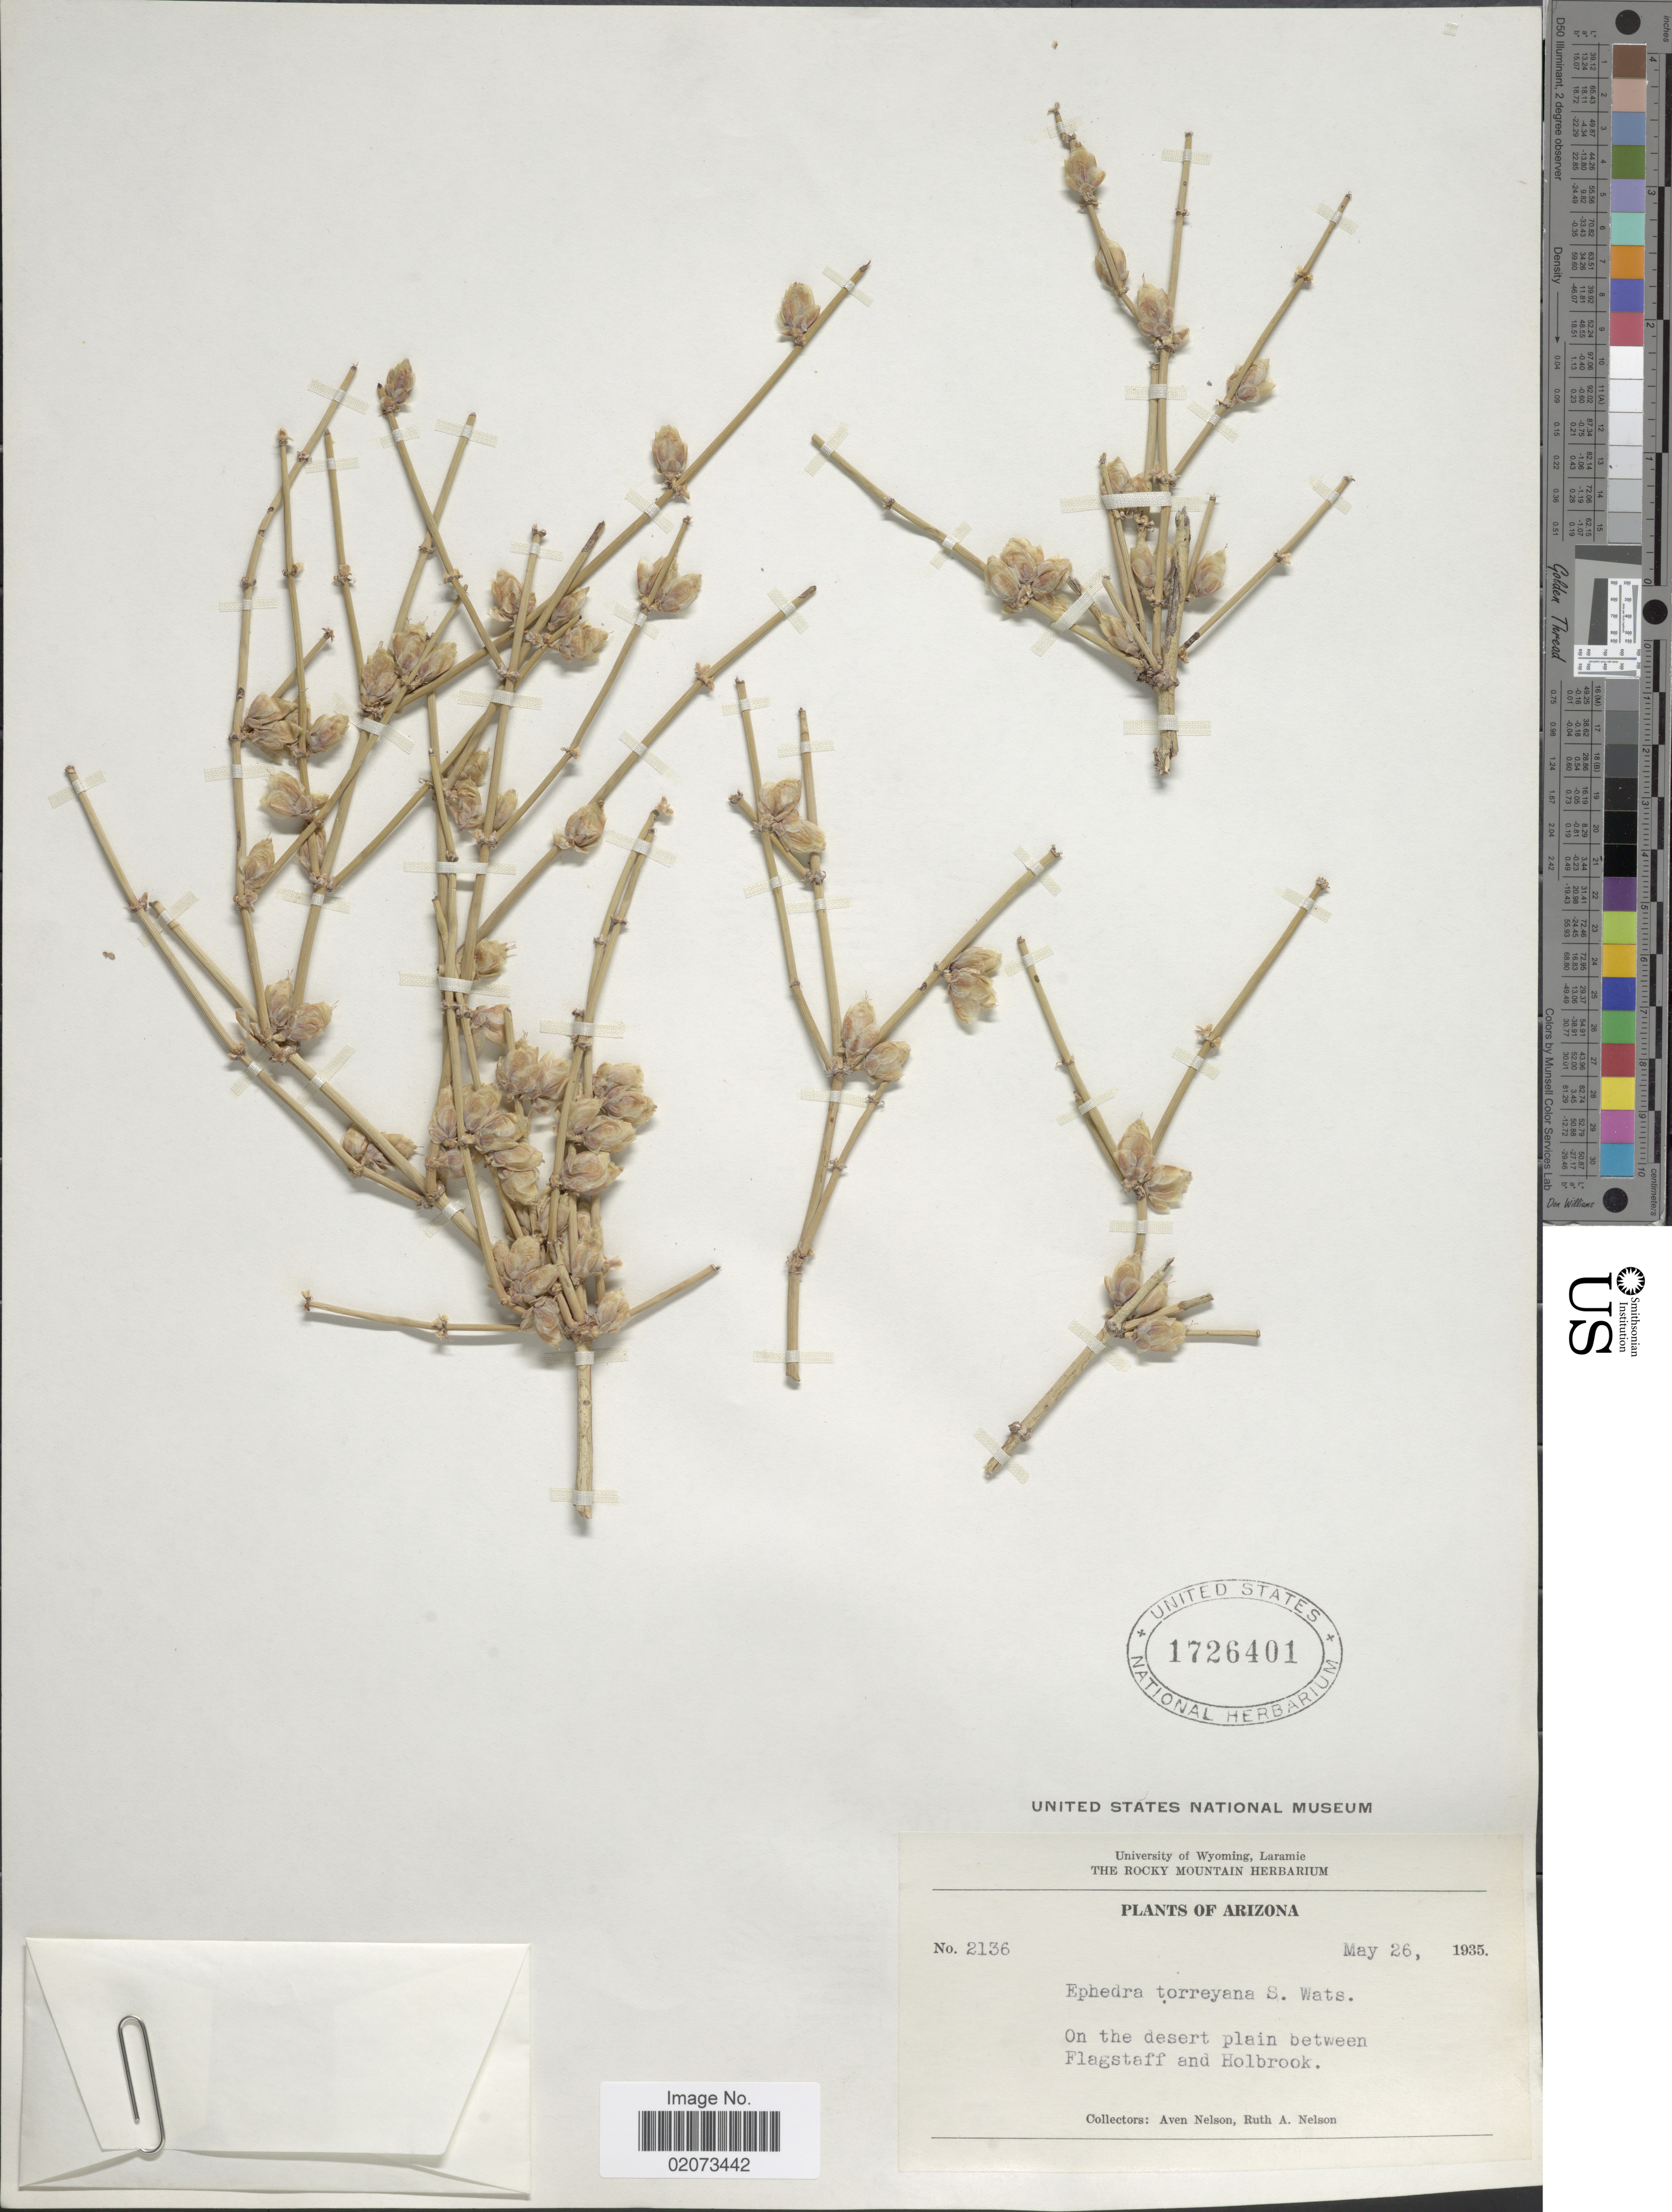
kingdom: Plantae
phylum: Tracheophyta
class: Gnetopsida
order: Ephedrales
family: Ephedraceae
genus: Ephedra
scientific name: Ephedra torreyana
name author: S. Watson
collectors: A. Nelson & R. A. Nelson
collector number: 2136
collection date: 1935-05-26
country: United States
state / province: Arizona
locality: Arizona. On the desert plain between Flagstaff and Holbrook.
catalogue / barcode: US 1726401